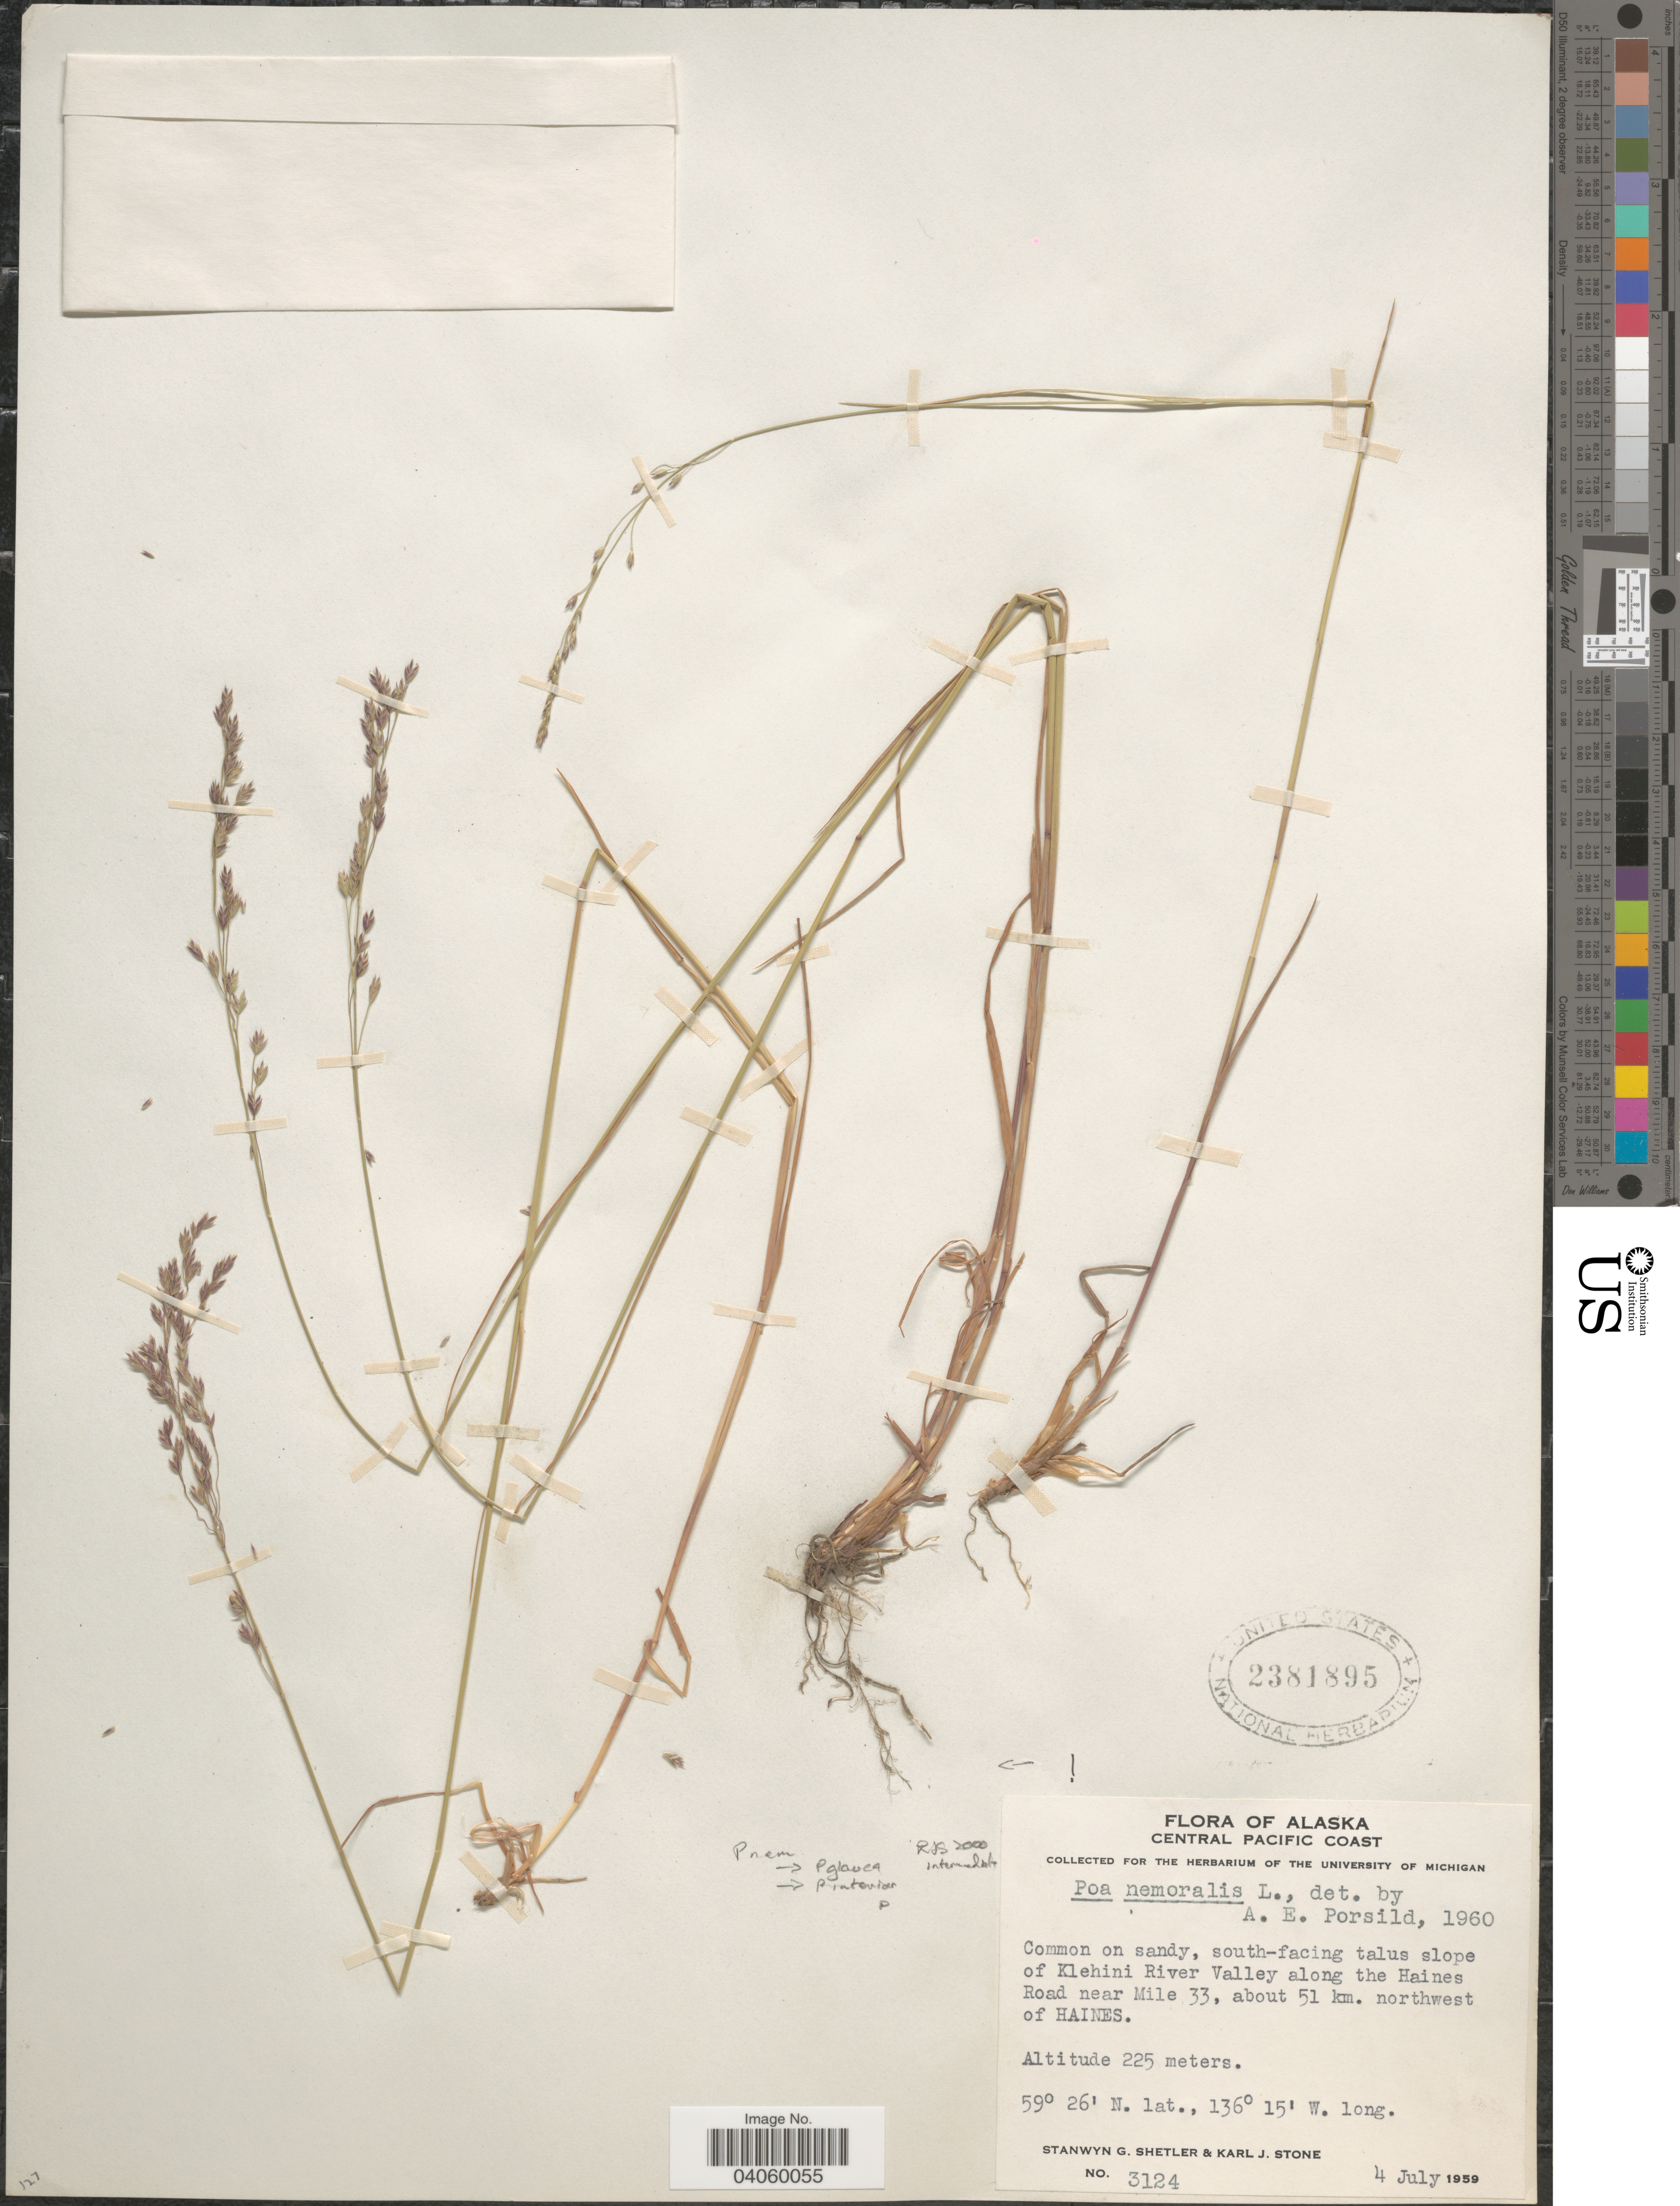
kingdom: Plantae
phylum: Tracheophyta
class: Liliopsida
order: Poales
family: Poaceae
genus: Poa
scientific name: Poa interior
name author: Rydb.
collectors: S. Shetler & K. J. Stone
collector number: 3124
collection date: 1959-07-04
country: United States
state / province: Alaska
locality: Central Pacific Coast. South-facing talus slope of Klehini River Valley along the Haines Road near Mile 33, about 51 km. northwest of Haines.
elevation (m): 225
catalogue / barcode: US 2381895